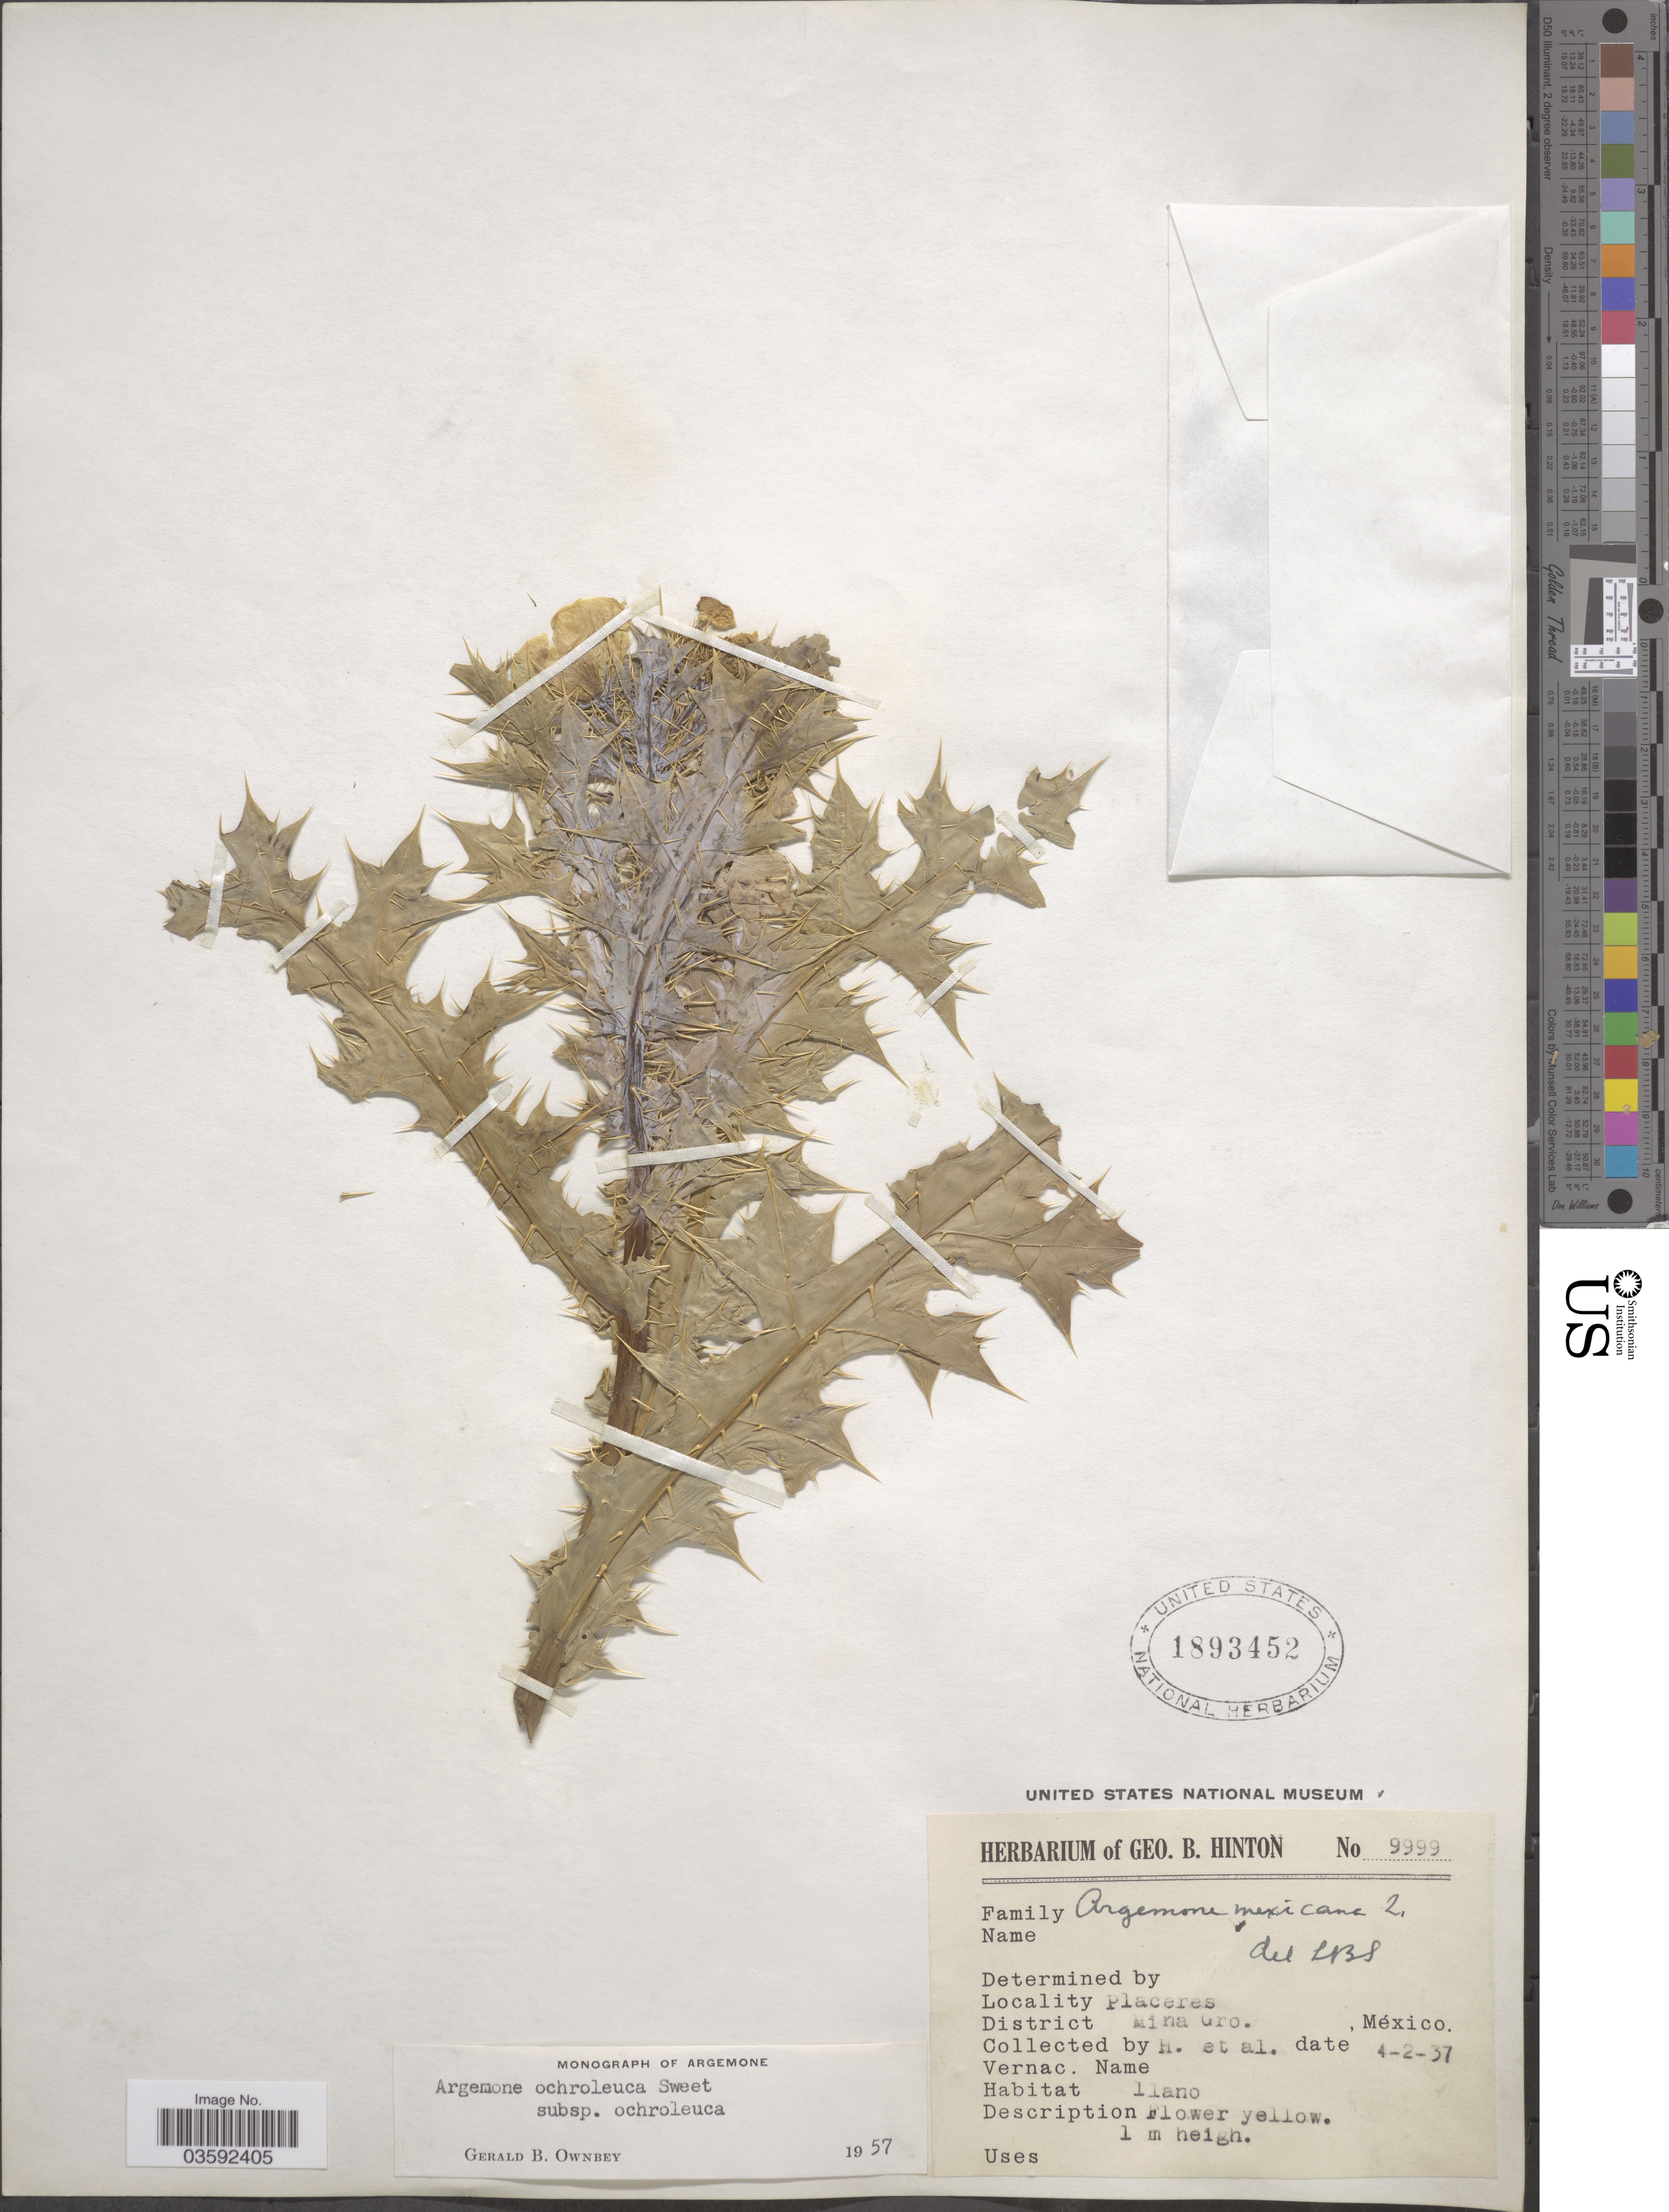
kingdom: Plantae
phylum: Tracheophyta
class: Magnoliopsida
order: Ranunculales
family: Papaveraceae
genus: Argemone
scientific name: Argemone ochroleuca subsp. ochroleuca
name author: Sweet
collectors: G. B. Hinton & et al.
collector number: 9999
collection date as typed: Transcribed d/m/y: 4/2/37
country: Mexico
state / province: Guerrero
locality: Placeres. District Mina.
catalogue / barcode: US 1893452